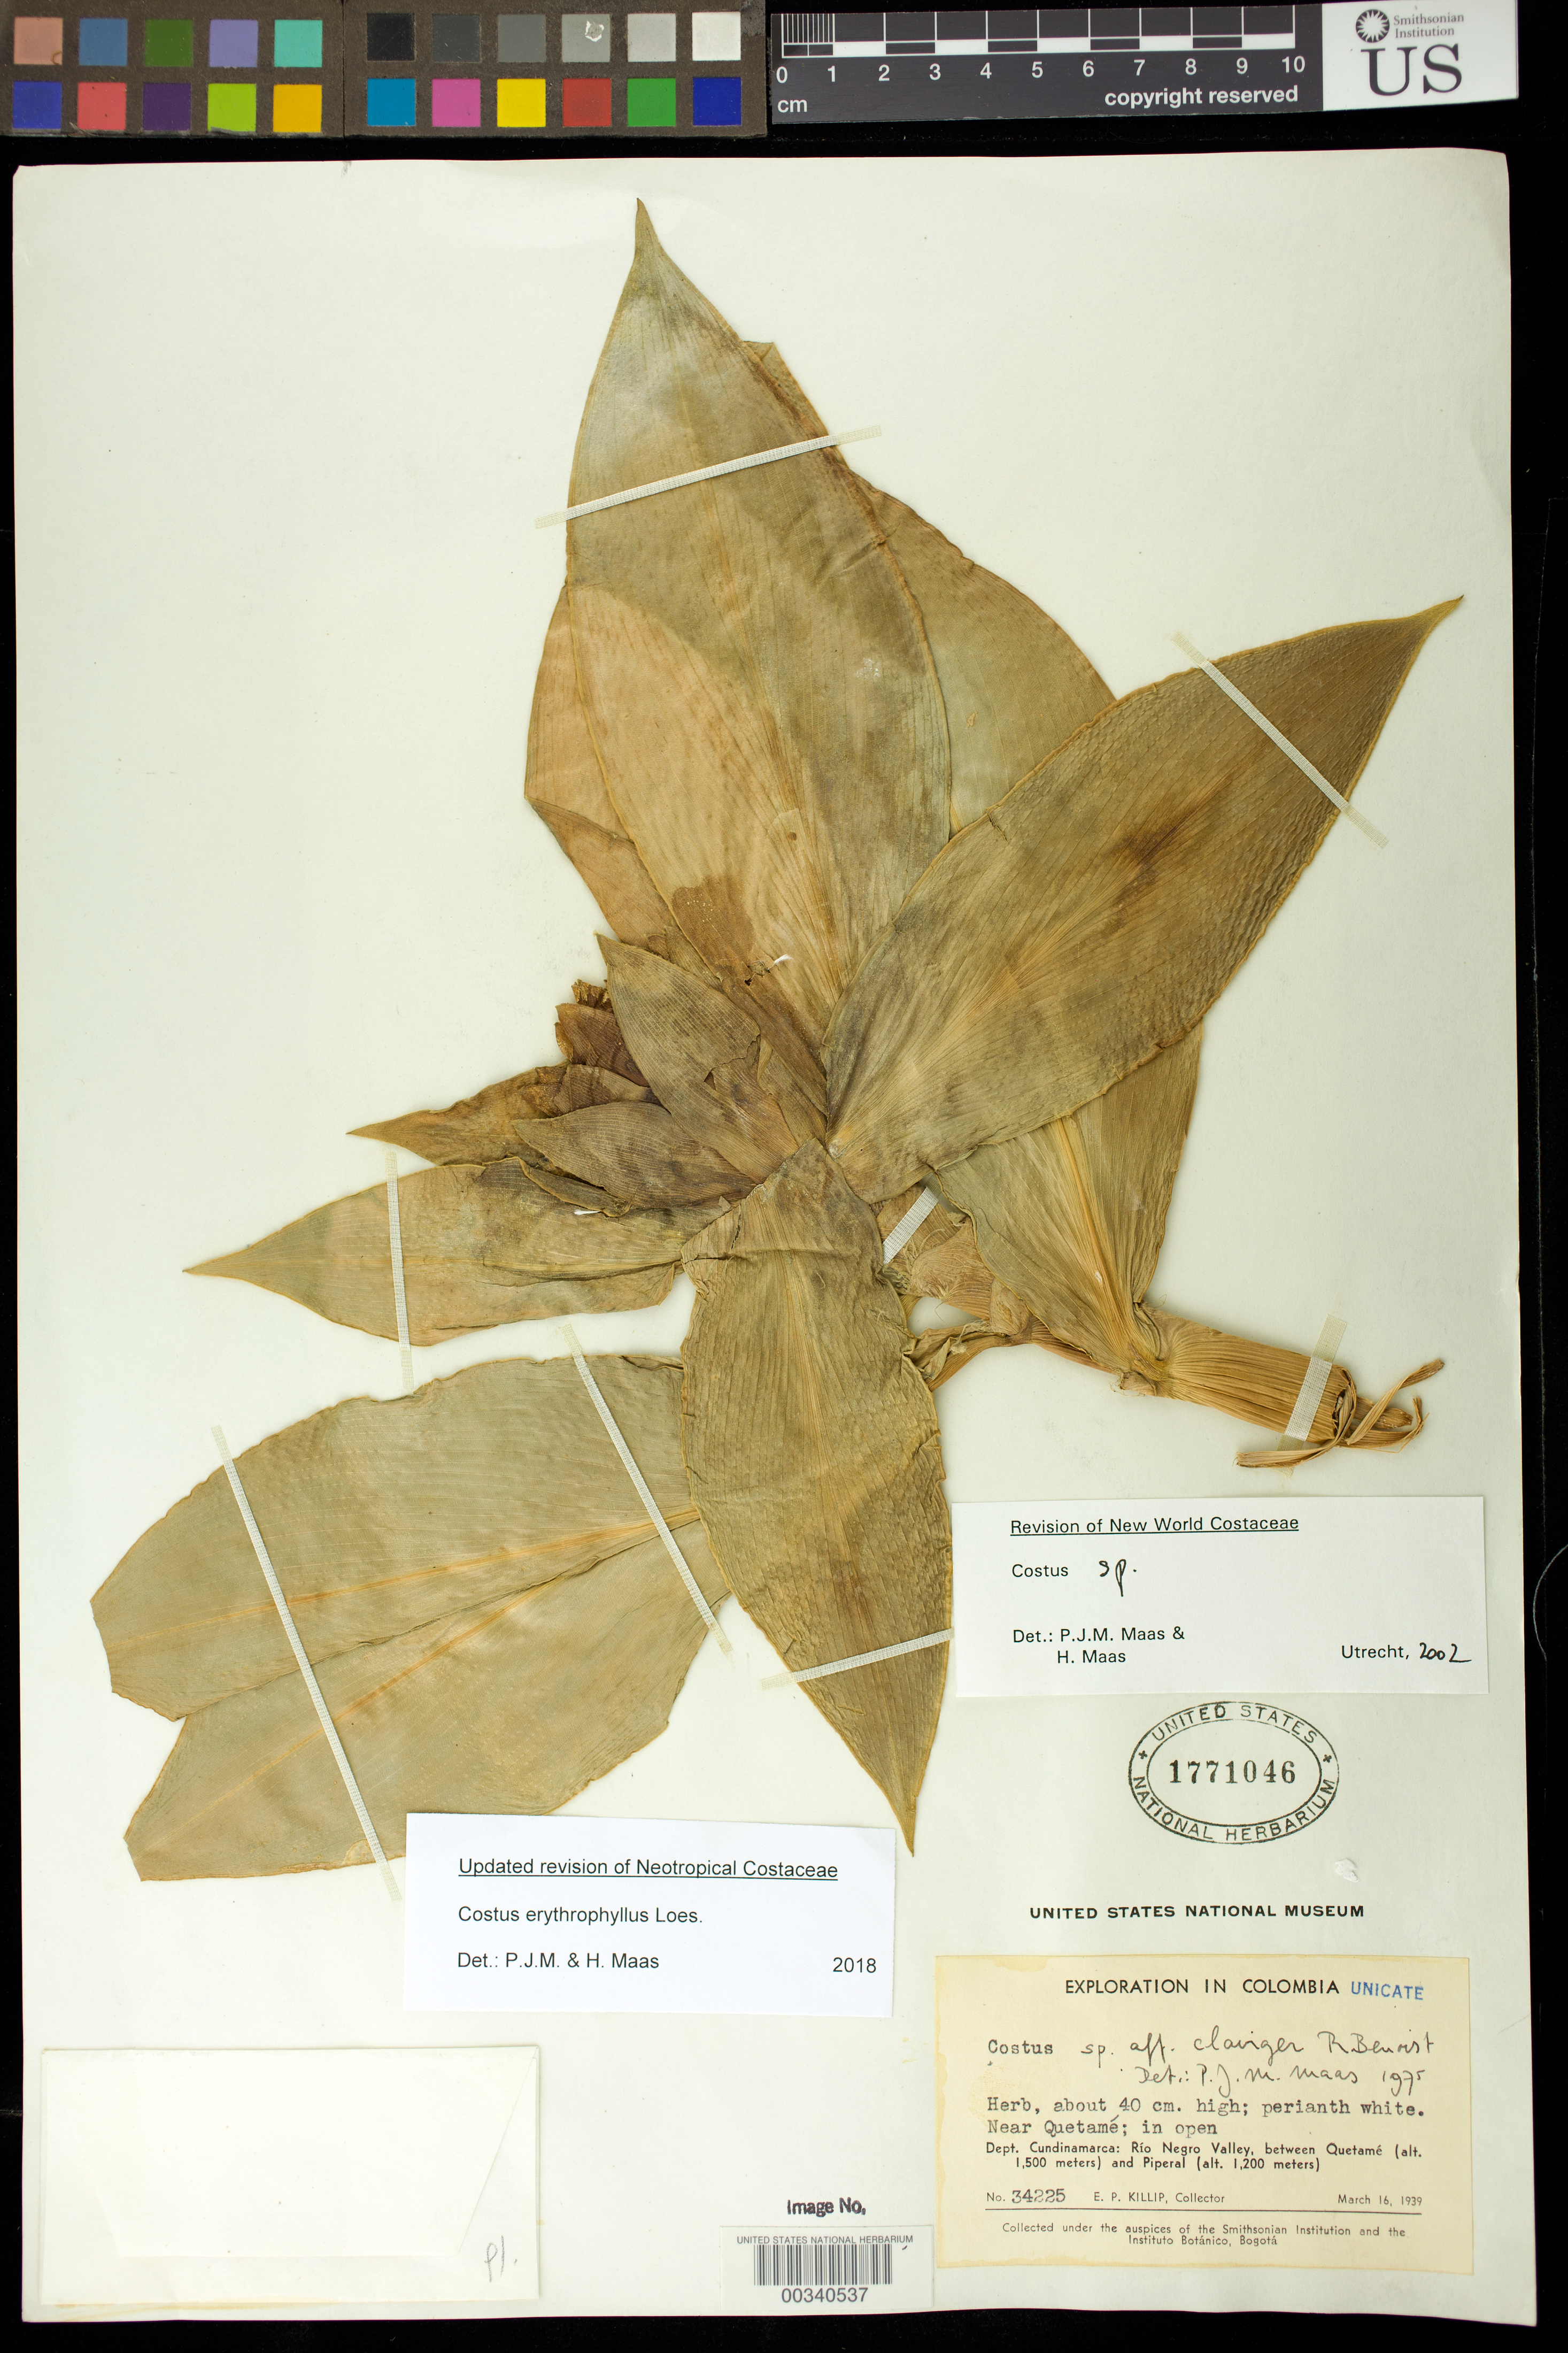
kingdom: Plantae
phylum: Tracheophyta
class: Liliopsida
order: Zingiberales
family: Costaceae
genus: Costus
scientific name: Costus erythrophyllus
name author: Loes.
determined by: Maas, Paul J.; Maas, H.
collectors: E. P. Killip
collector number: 34225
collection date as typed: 16 Mar 1939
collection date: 1939-03-16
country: Colombia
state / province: Cundinamarca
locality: Rio Negro Valley, between Quetame (alt. 1500 m) and Peperal (alt. 1200 m).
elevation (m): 1200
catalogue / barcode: US 1771046